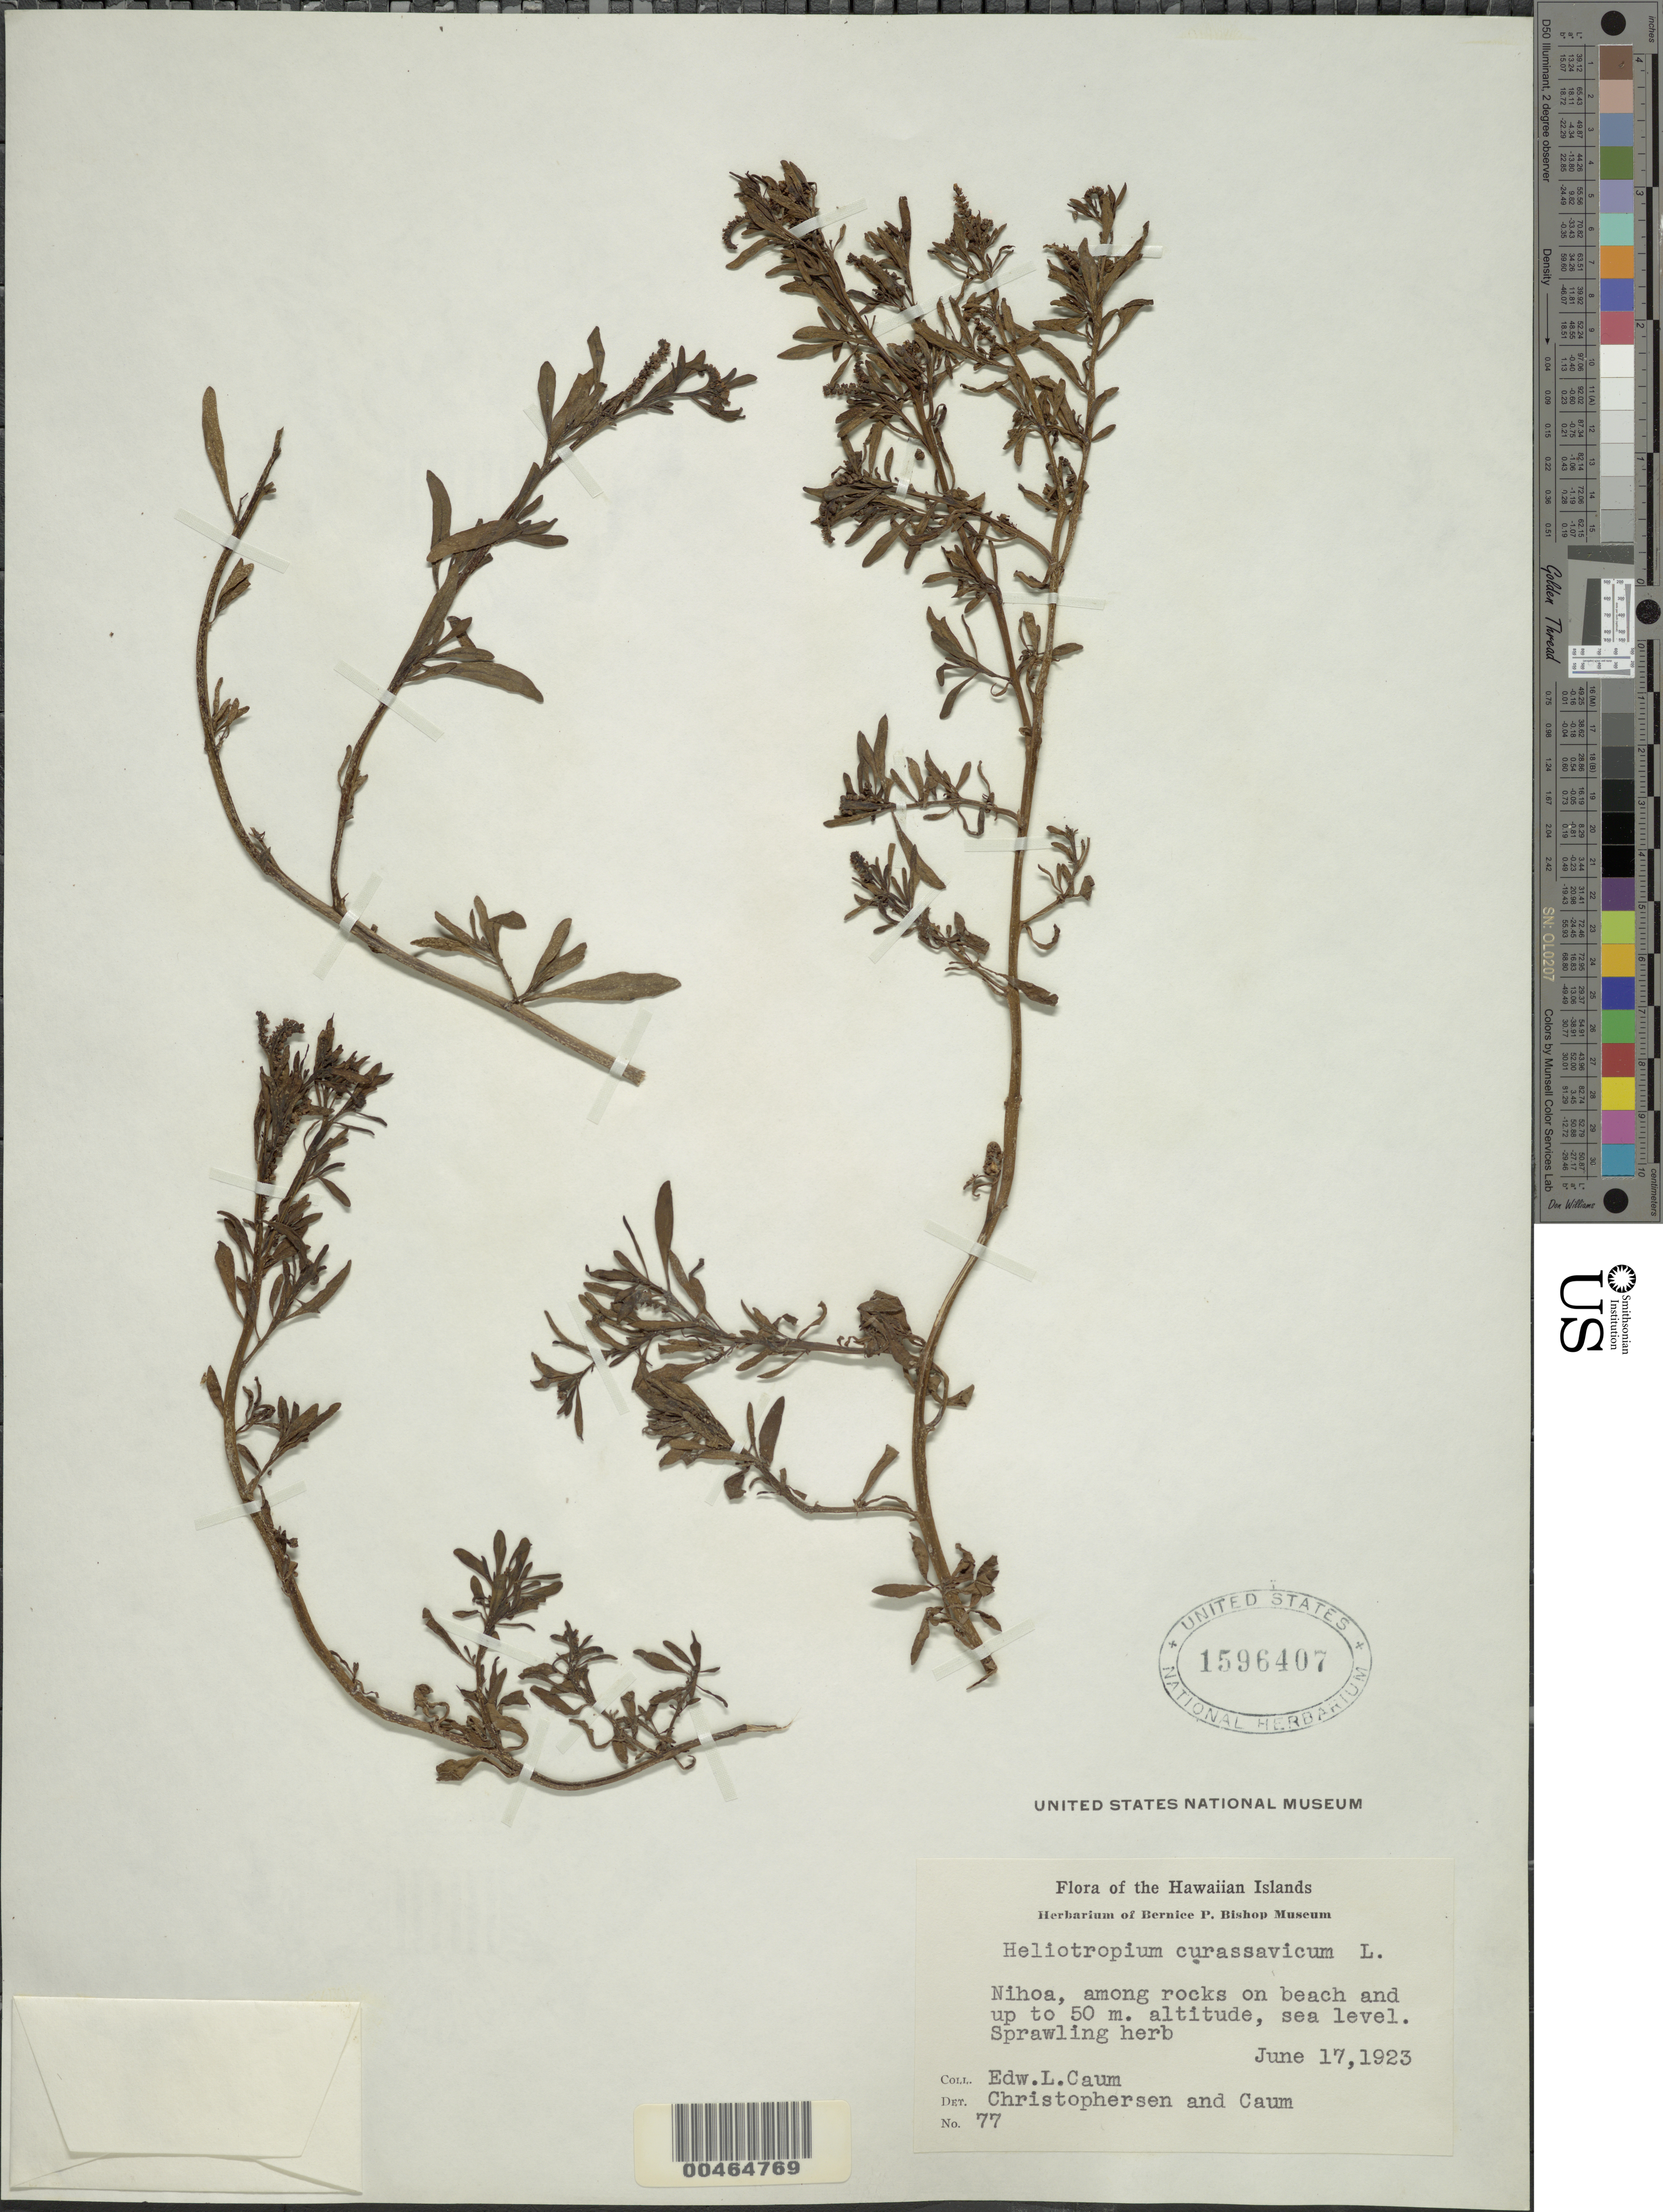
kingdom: Plantae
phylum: Tracheophyta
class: Magnoliopsida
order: Boraginales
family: Heliotropiaceae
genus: Heliotropium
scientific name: Heliotropium curassavicum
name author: L.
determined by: Christophersen, Erling; Caum, E. L.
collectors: E. L. Caum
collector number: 77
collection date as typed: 17 Jun 1923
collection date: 1923-06-17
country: United States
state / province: Hawaii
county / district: Honolulu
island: Nihoa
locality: Nihoa, among rocks on beach and up to 50 m altitude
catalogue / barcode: US 1596407